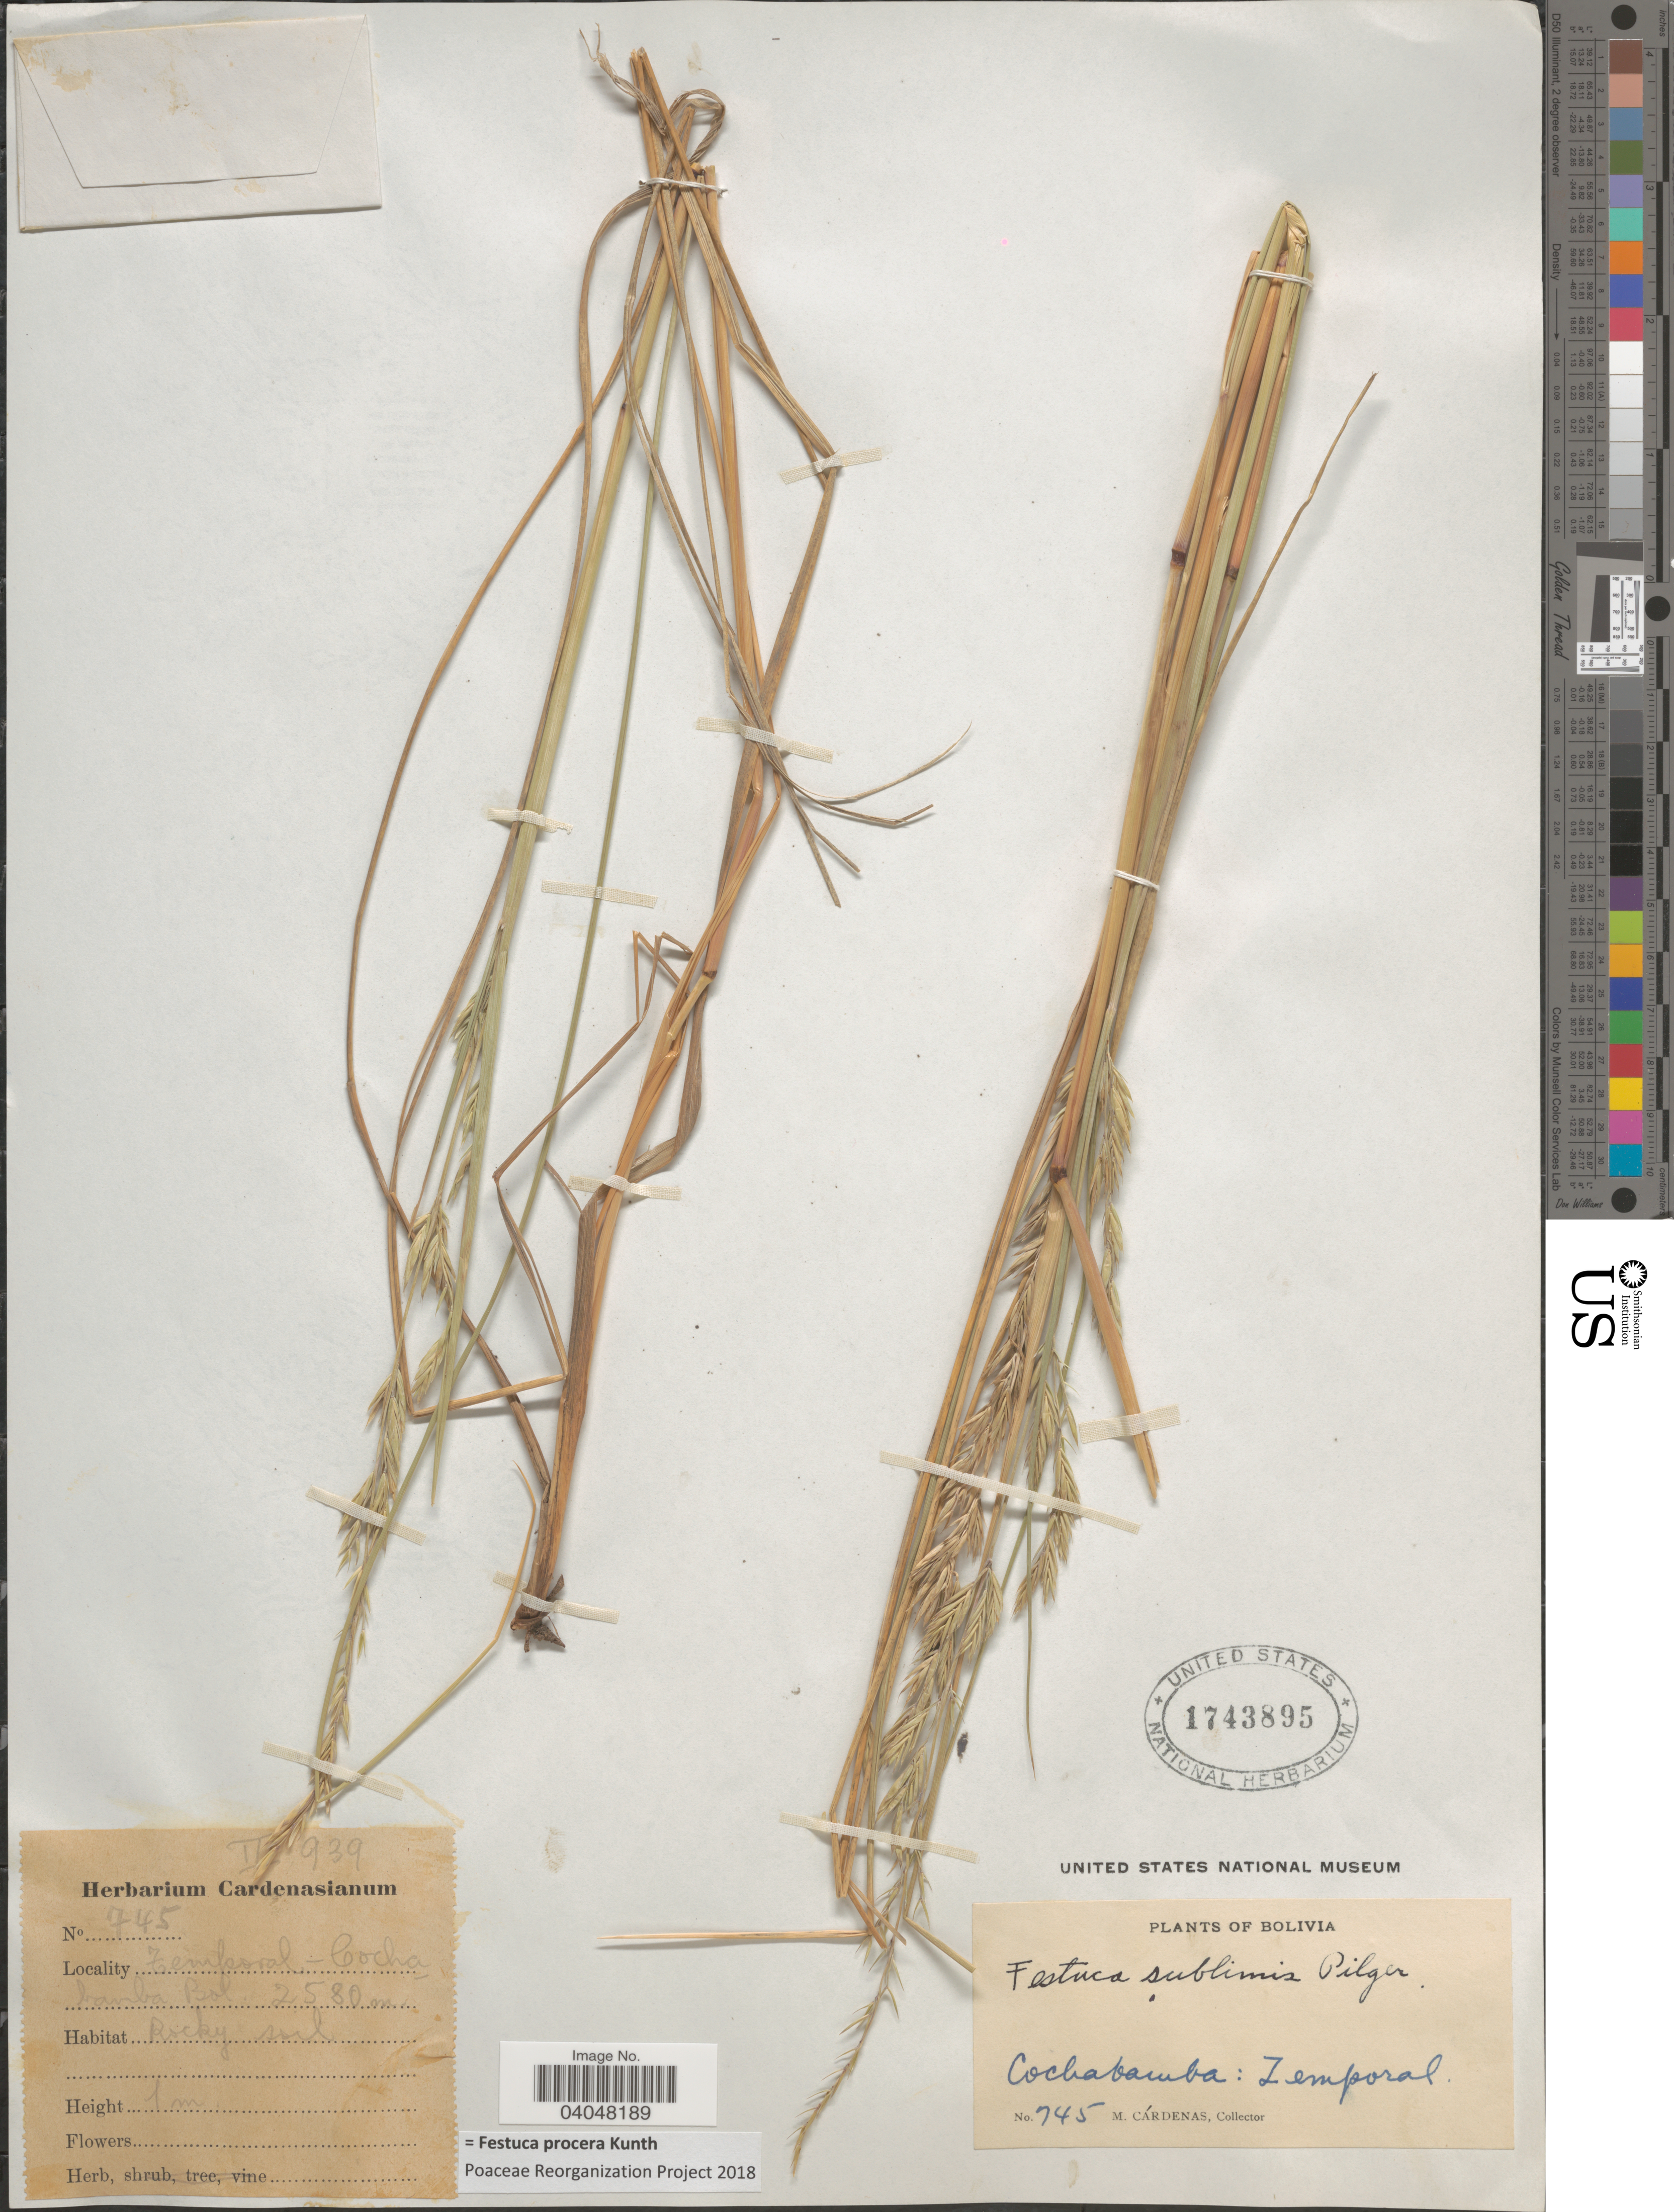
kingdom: Plantae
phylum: Tracheophyta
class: Liliopsida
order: Poales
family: Poaceae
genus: Festuca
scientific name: Festuca procera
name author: Kunth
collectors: M. Cárdenas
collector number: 745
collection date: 1939-02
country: Bolivia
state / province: Cochabamba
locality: Temporal.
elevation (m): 2580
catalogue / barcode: US 1743895